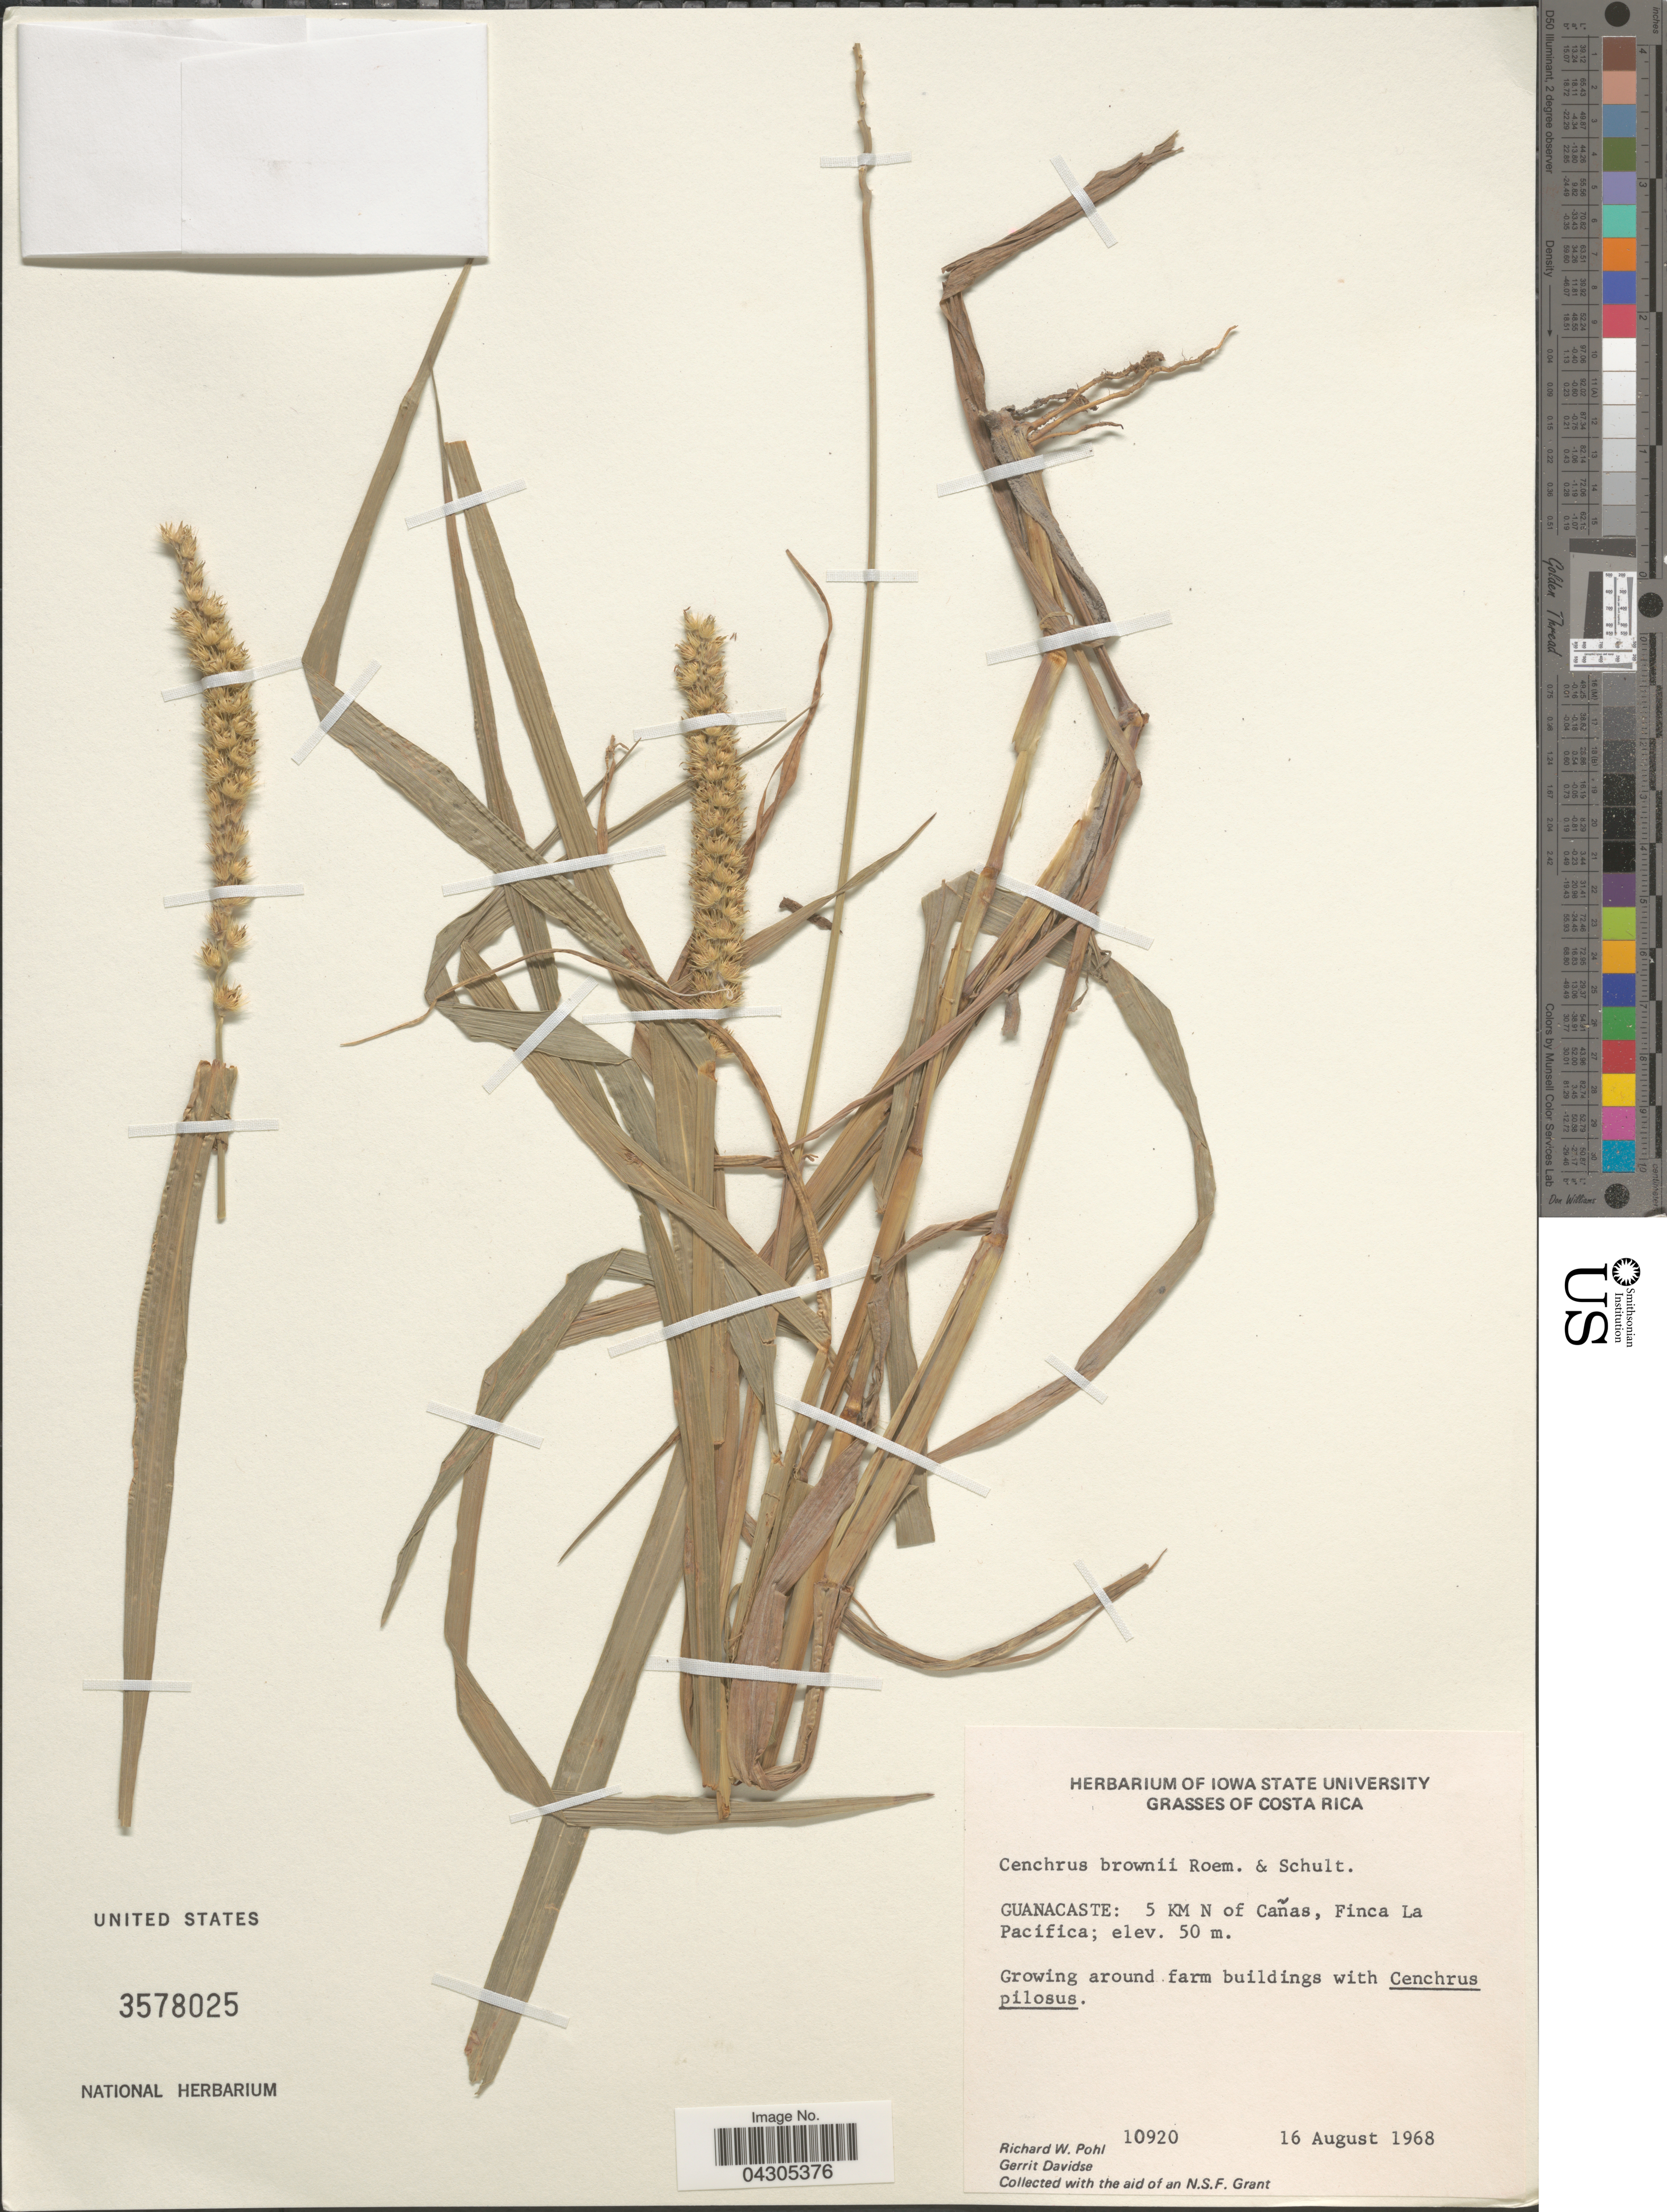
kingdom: Plantae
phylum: Tracheophyta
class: Liliopsida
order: Poales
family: Poaceae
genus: Cenchrus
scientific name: Cenchrus brownii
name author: Roem. & Schult.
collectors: R. W. Pohl & G. Davidse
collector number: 10920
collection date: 1968-08-16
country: Costa Rica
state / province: Guanacaste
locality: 5 KM N of Cañas, Finca La Pacifica. Around farm buildings.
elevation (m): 50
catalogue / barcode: US 3578025